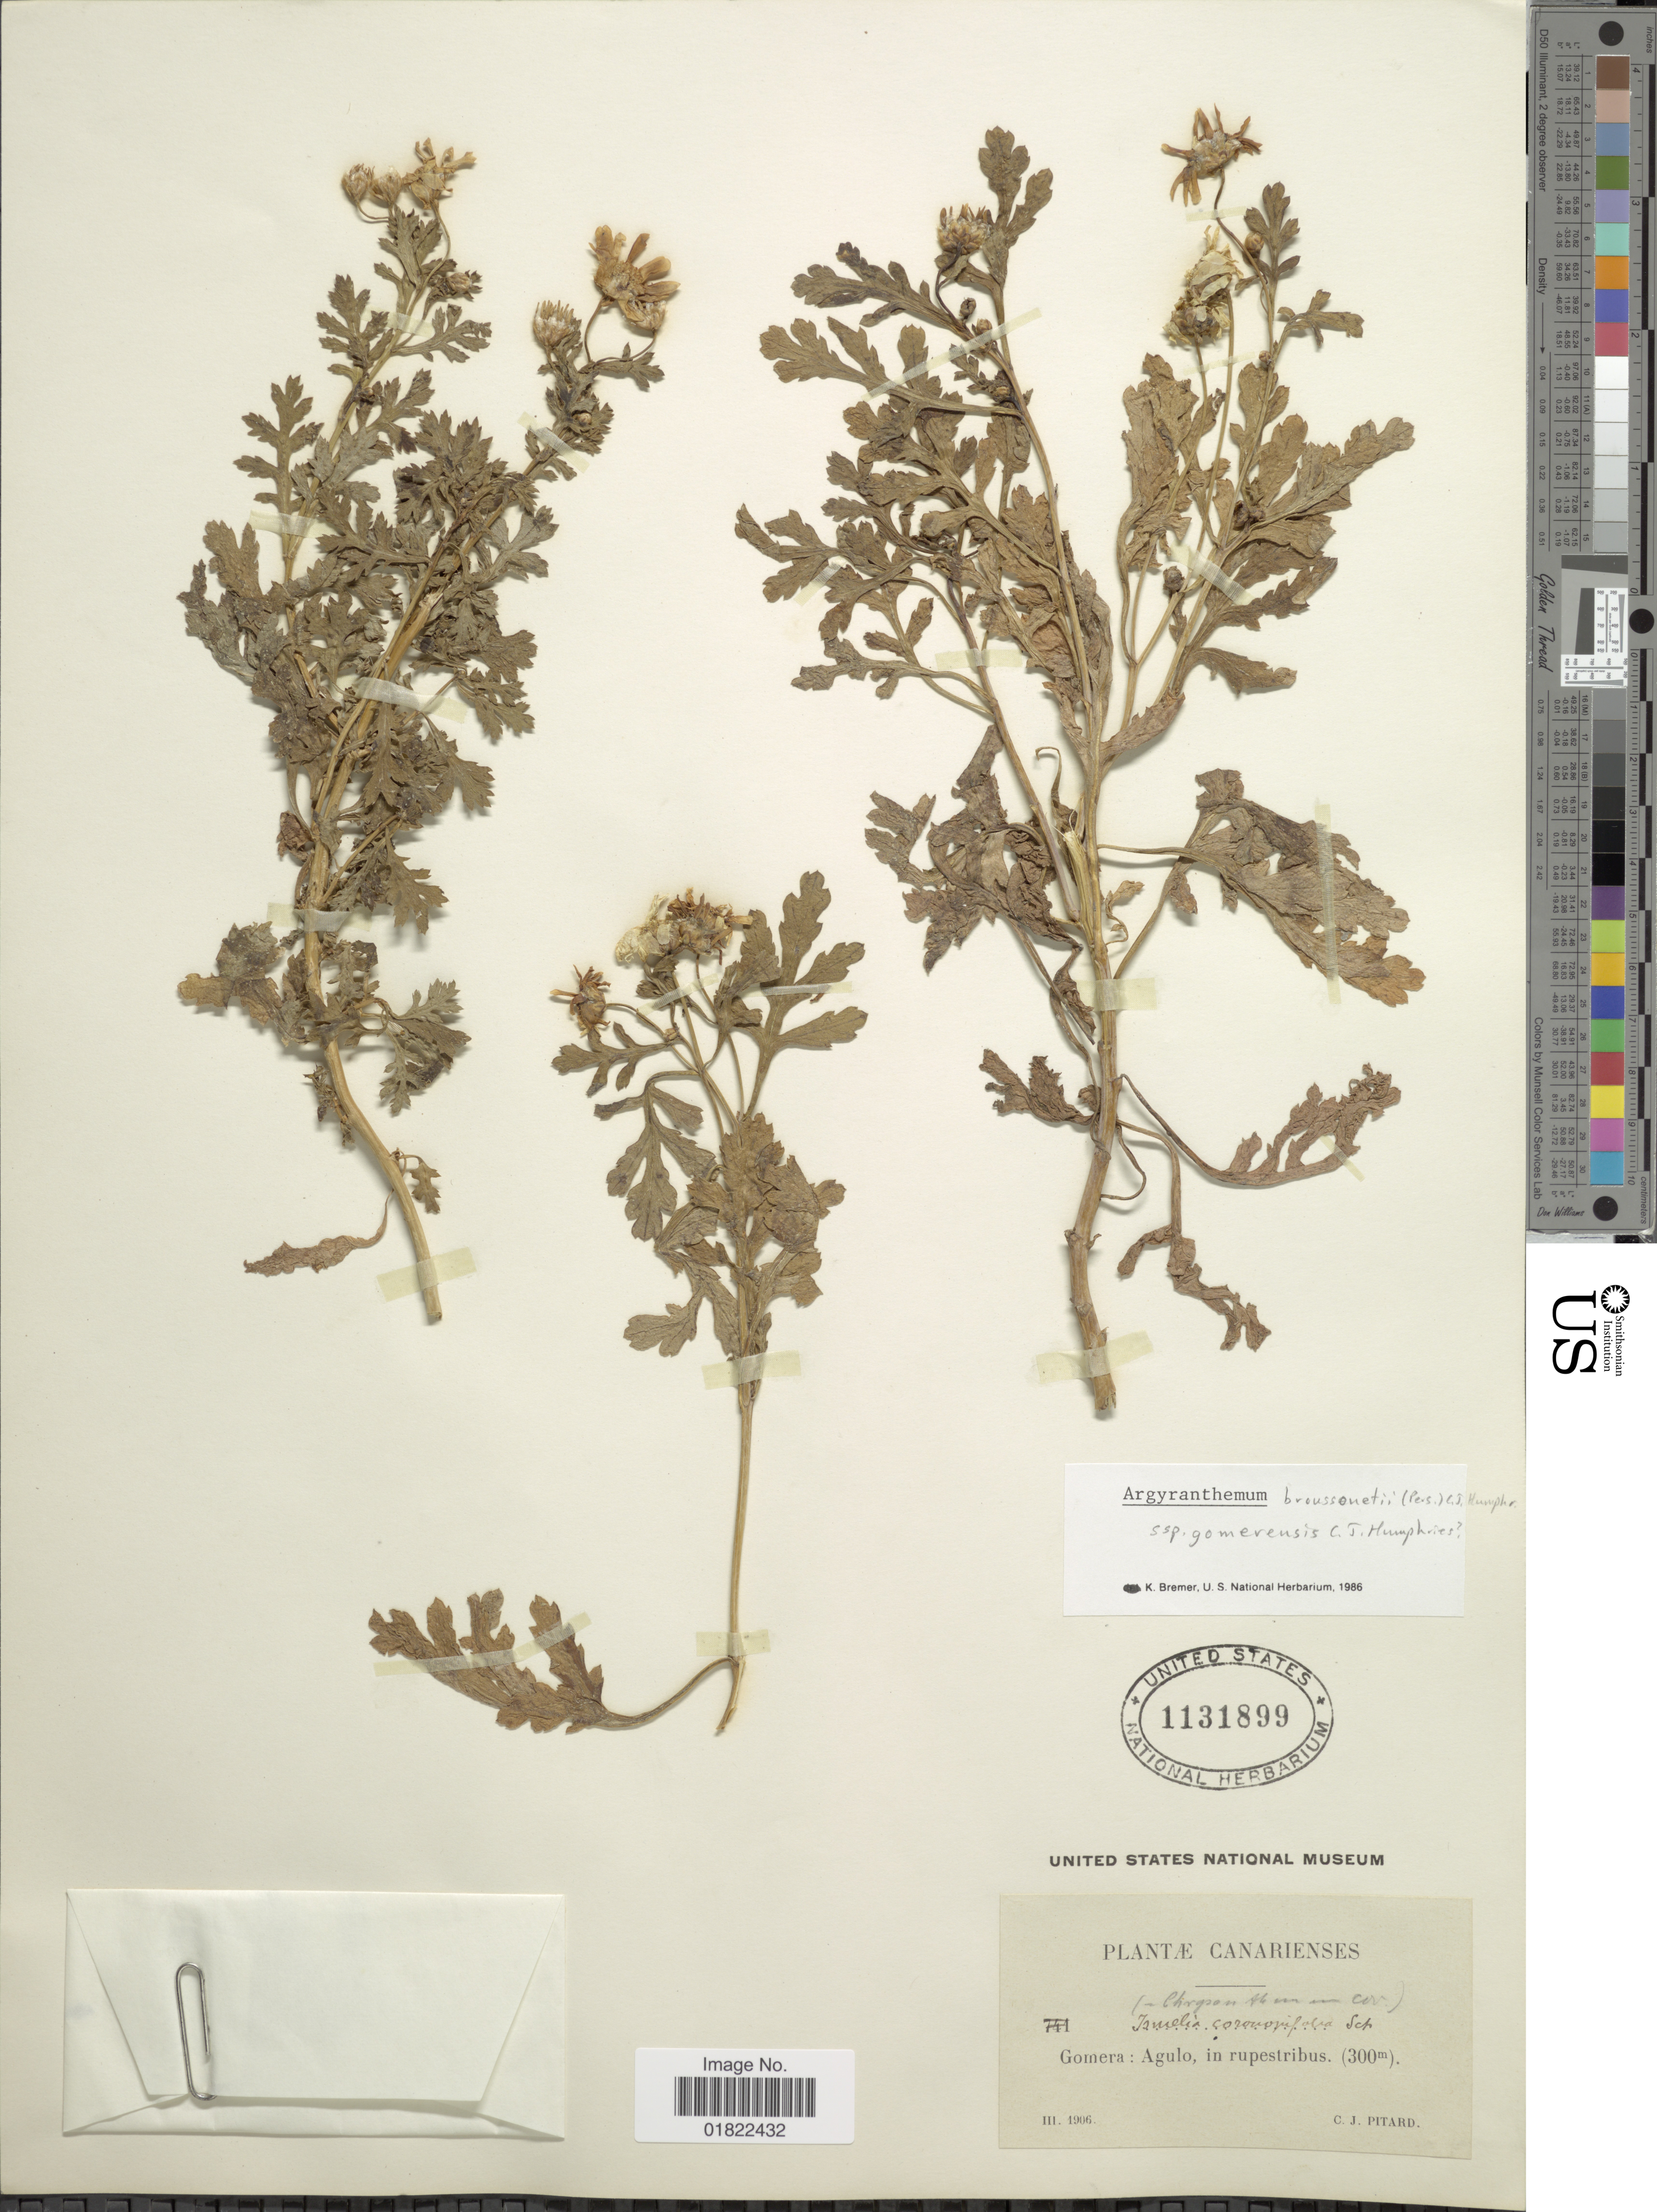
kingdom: Plantae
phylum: Tracheophyta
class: Magnoliopsida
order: Asterales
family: Asteraceae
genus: Argyranthemum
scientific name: Argyranthemum broussonetii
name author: (Pers.) Humphries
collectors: C. Pitard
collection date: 1906-03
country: Spain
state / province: Canarias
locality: Gomera: Agulo, in rupestribus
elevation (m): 300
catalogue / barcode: US 1131899